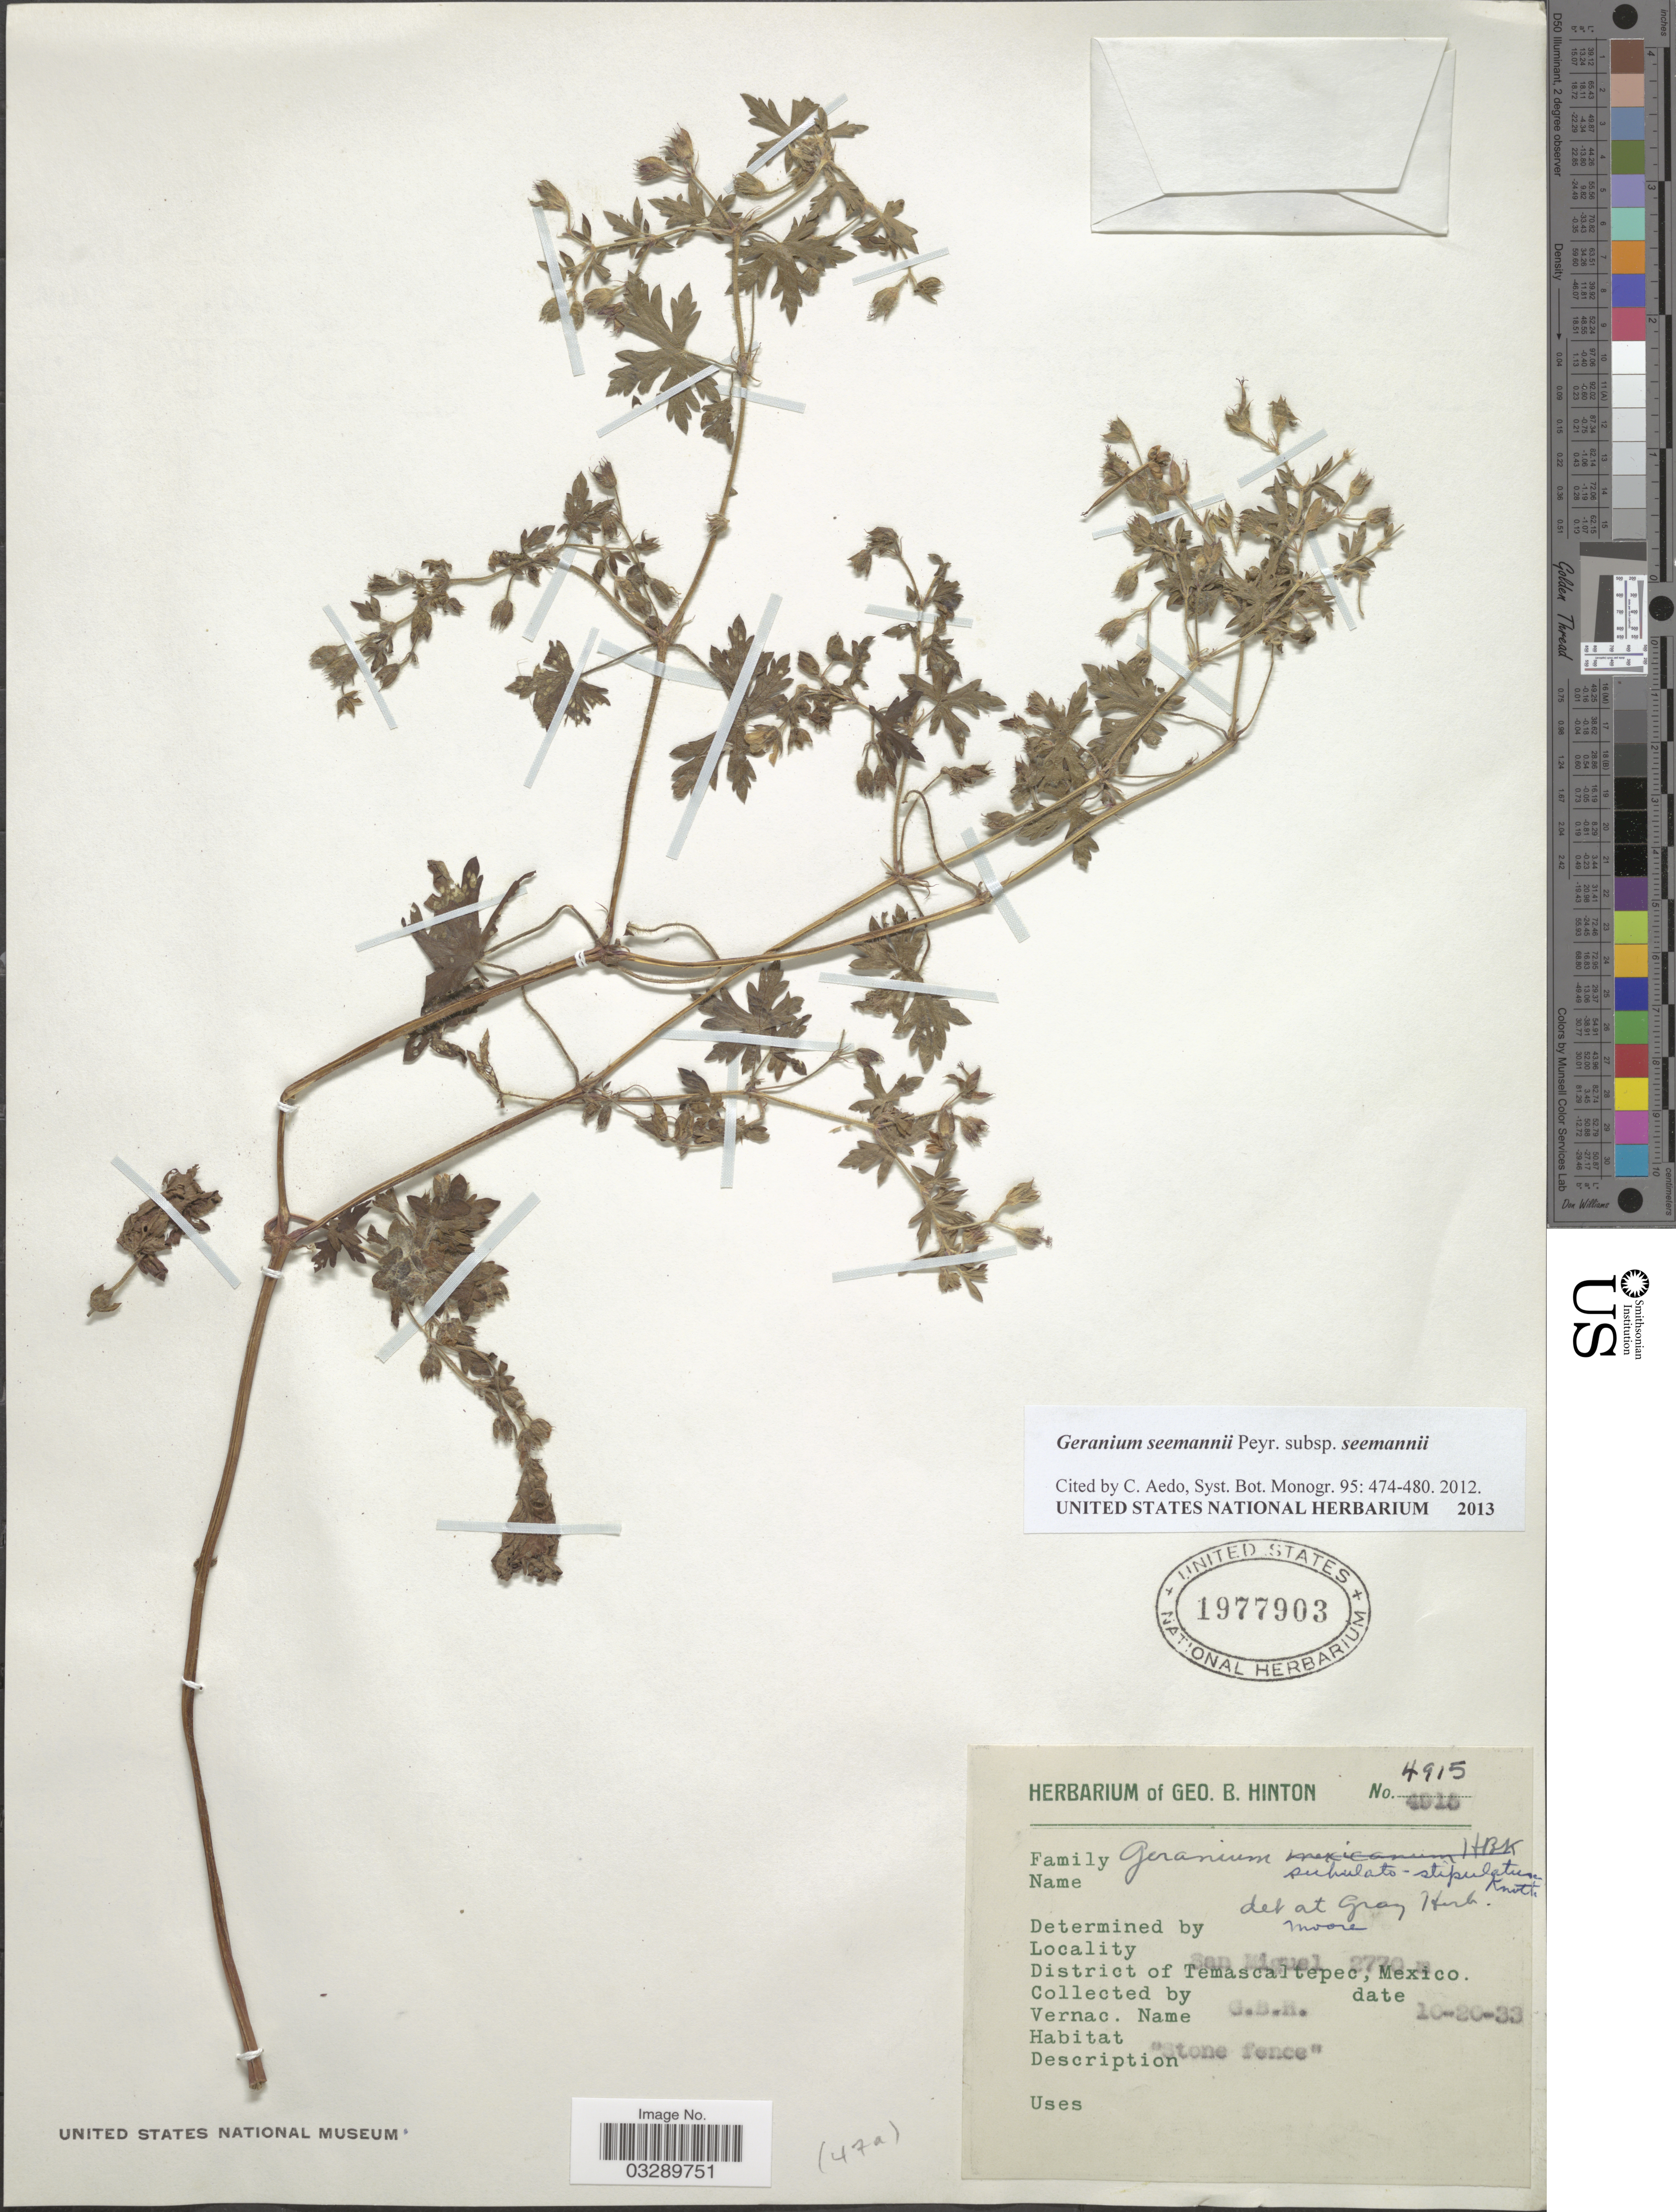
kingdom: Plantae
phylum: Tracheophyta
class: Magnoliopsida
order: Geraniales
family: Geraniaceae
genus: Geranium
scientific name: Geranium seemannii subsp. seemannii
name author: Peyr.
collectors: G. B. Hinton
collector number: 4915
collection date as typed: Transcribed d/m/y: 20/10/33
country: Mexico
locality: San Miguel, District of Temascaltepec.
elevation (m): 2770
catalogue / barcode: US 1977903